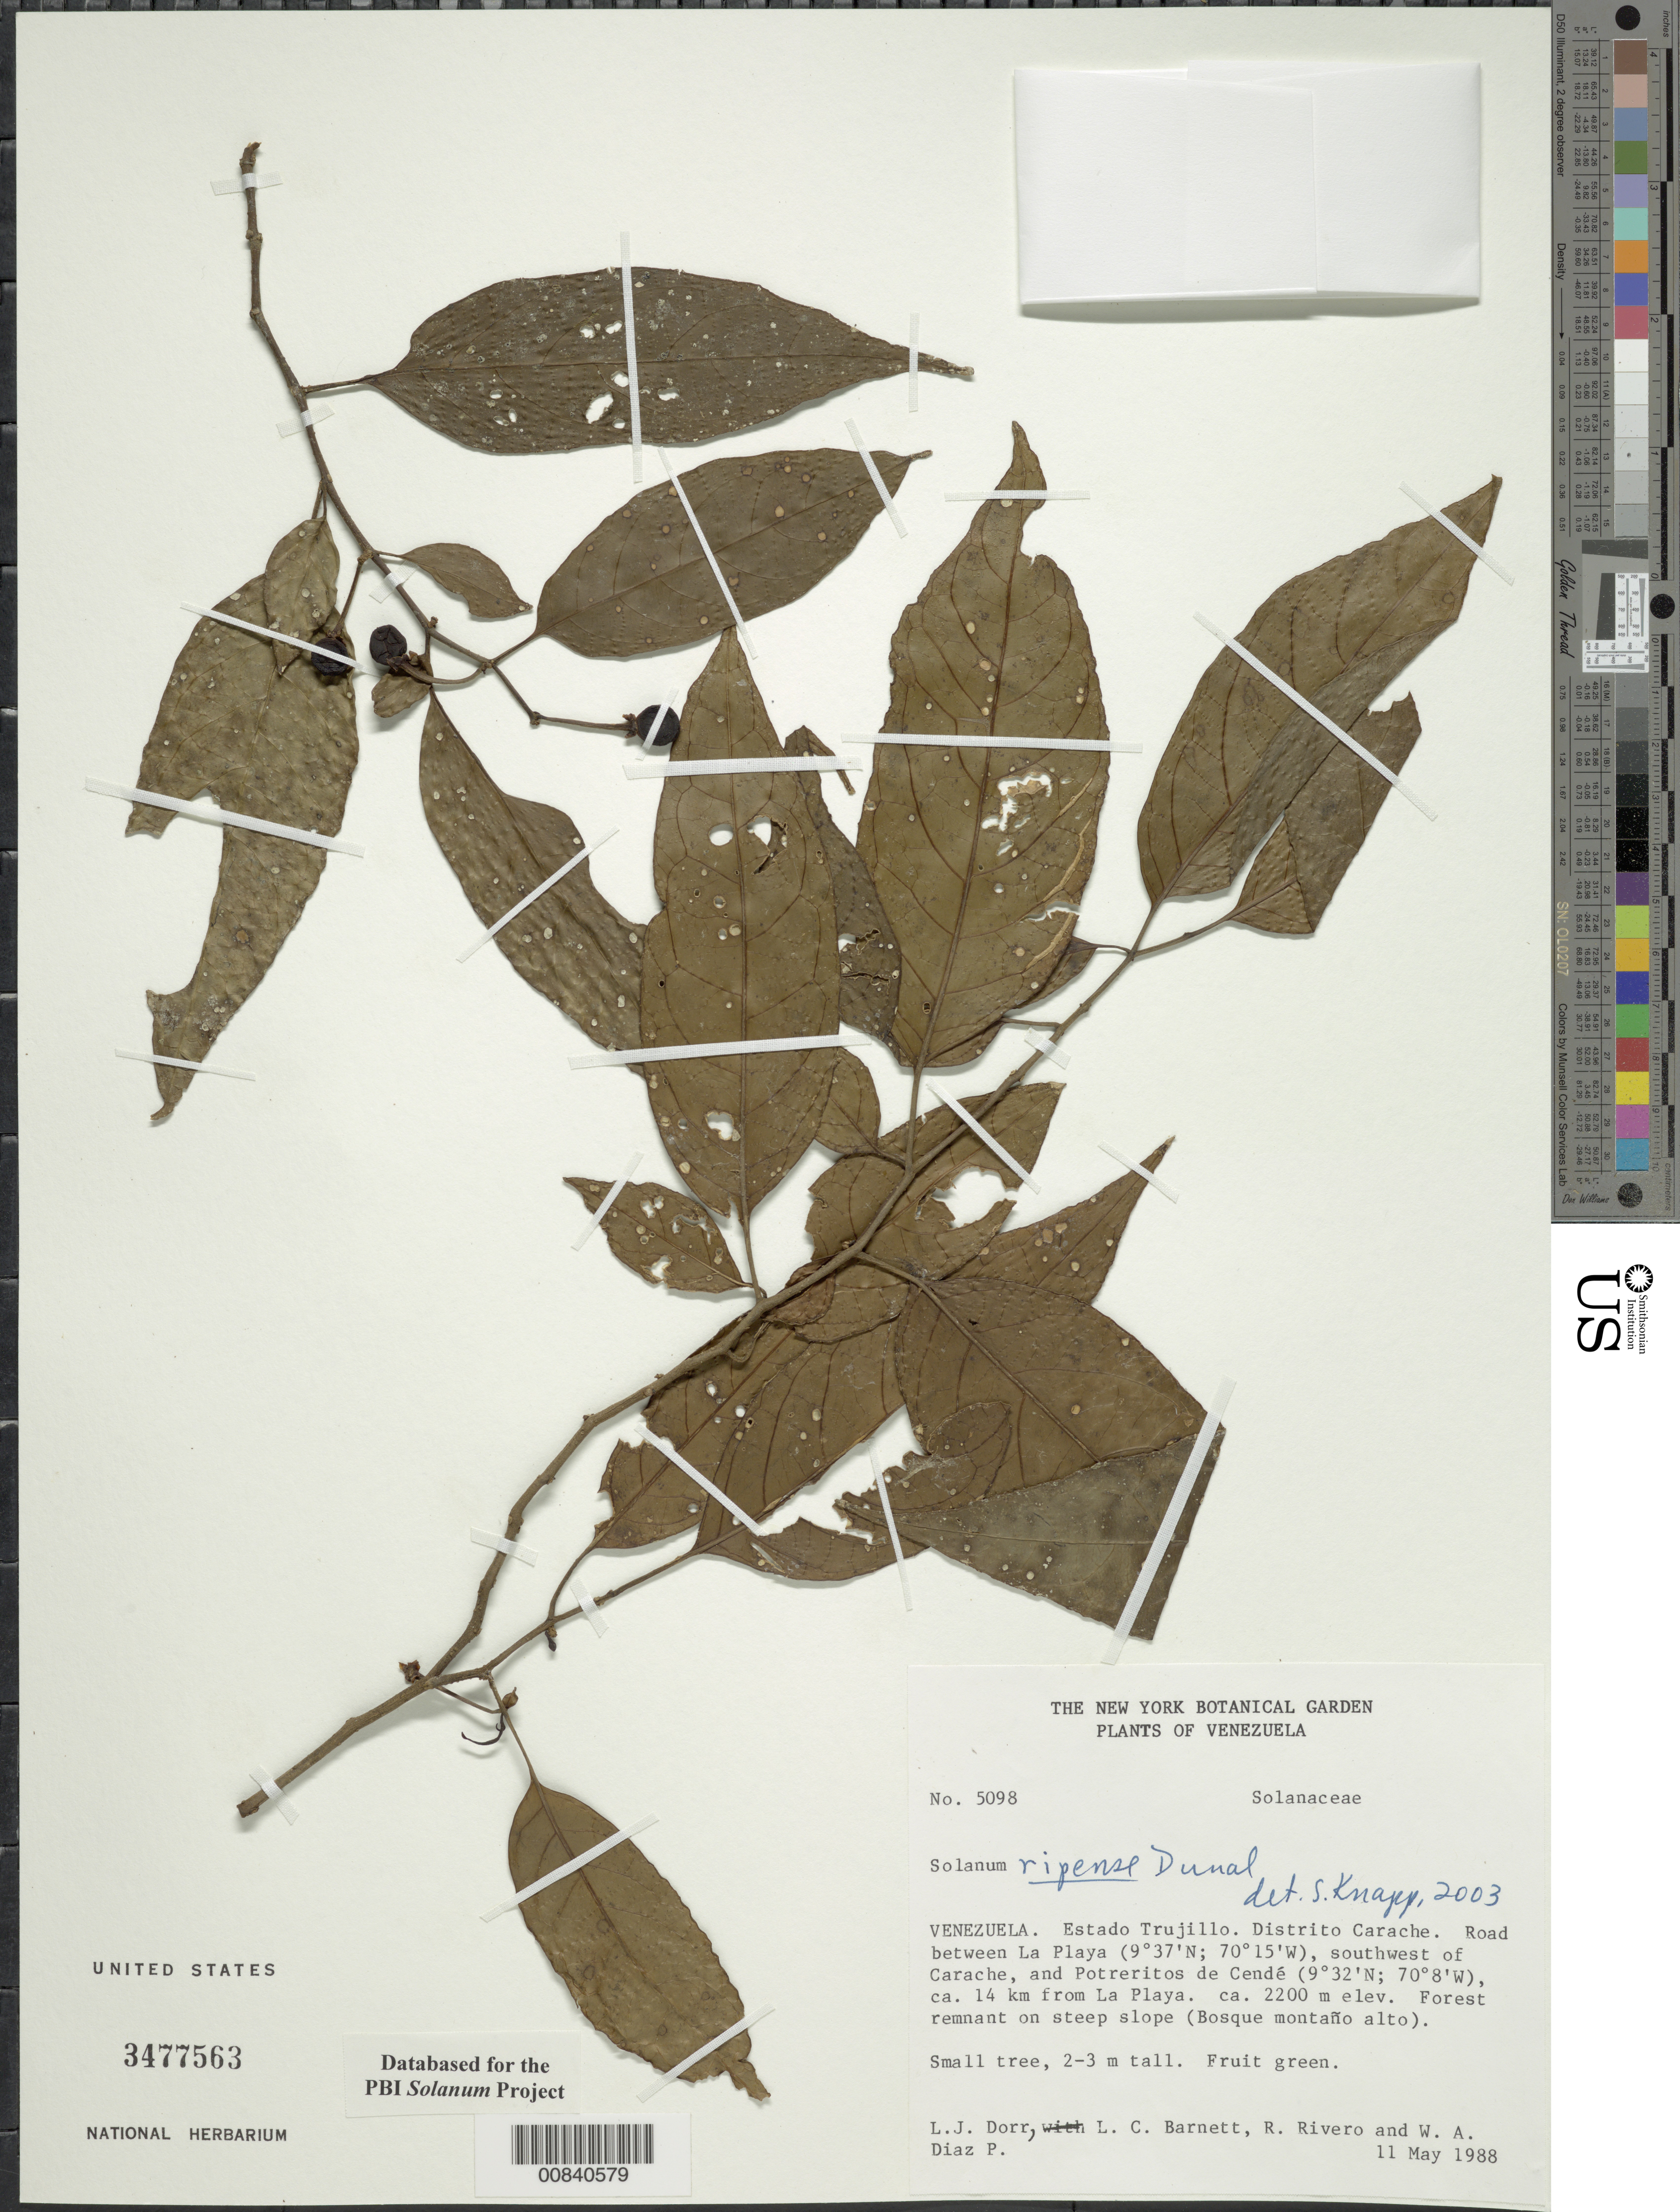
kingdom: Plantae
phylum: Tracheophyta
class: Magnoliopsida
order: Solanales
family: Solanaceae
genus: Solanum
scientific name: Solanum ripense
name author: Dunal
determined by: Knapp, S. D.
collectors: L. J. Dorr, L. C. Barnett, R. Rivero & W. Díaz P.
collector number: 5098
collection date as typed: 11 May 1988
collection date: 1988-05-11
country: Venezuela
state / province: Trujillo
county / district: Carache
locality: Road between La Playa, SW of Carache, and Potreritos de Cendé, ca. 14 km from La Playa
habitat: Bosque montñno alto. Forest remnant on steep slope.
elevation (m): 2200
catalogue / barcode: US 3477563